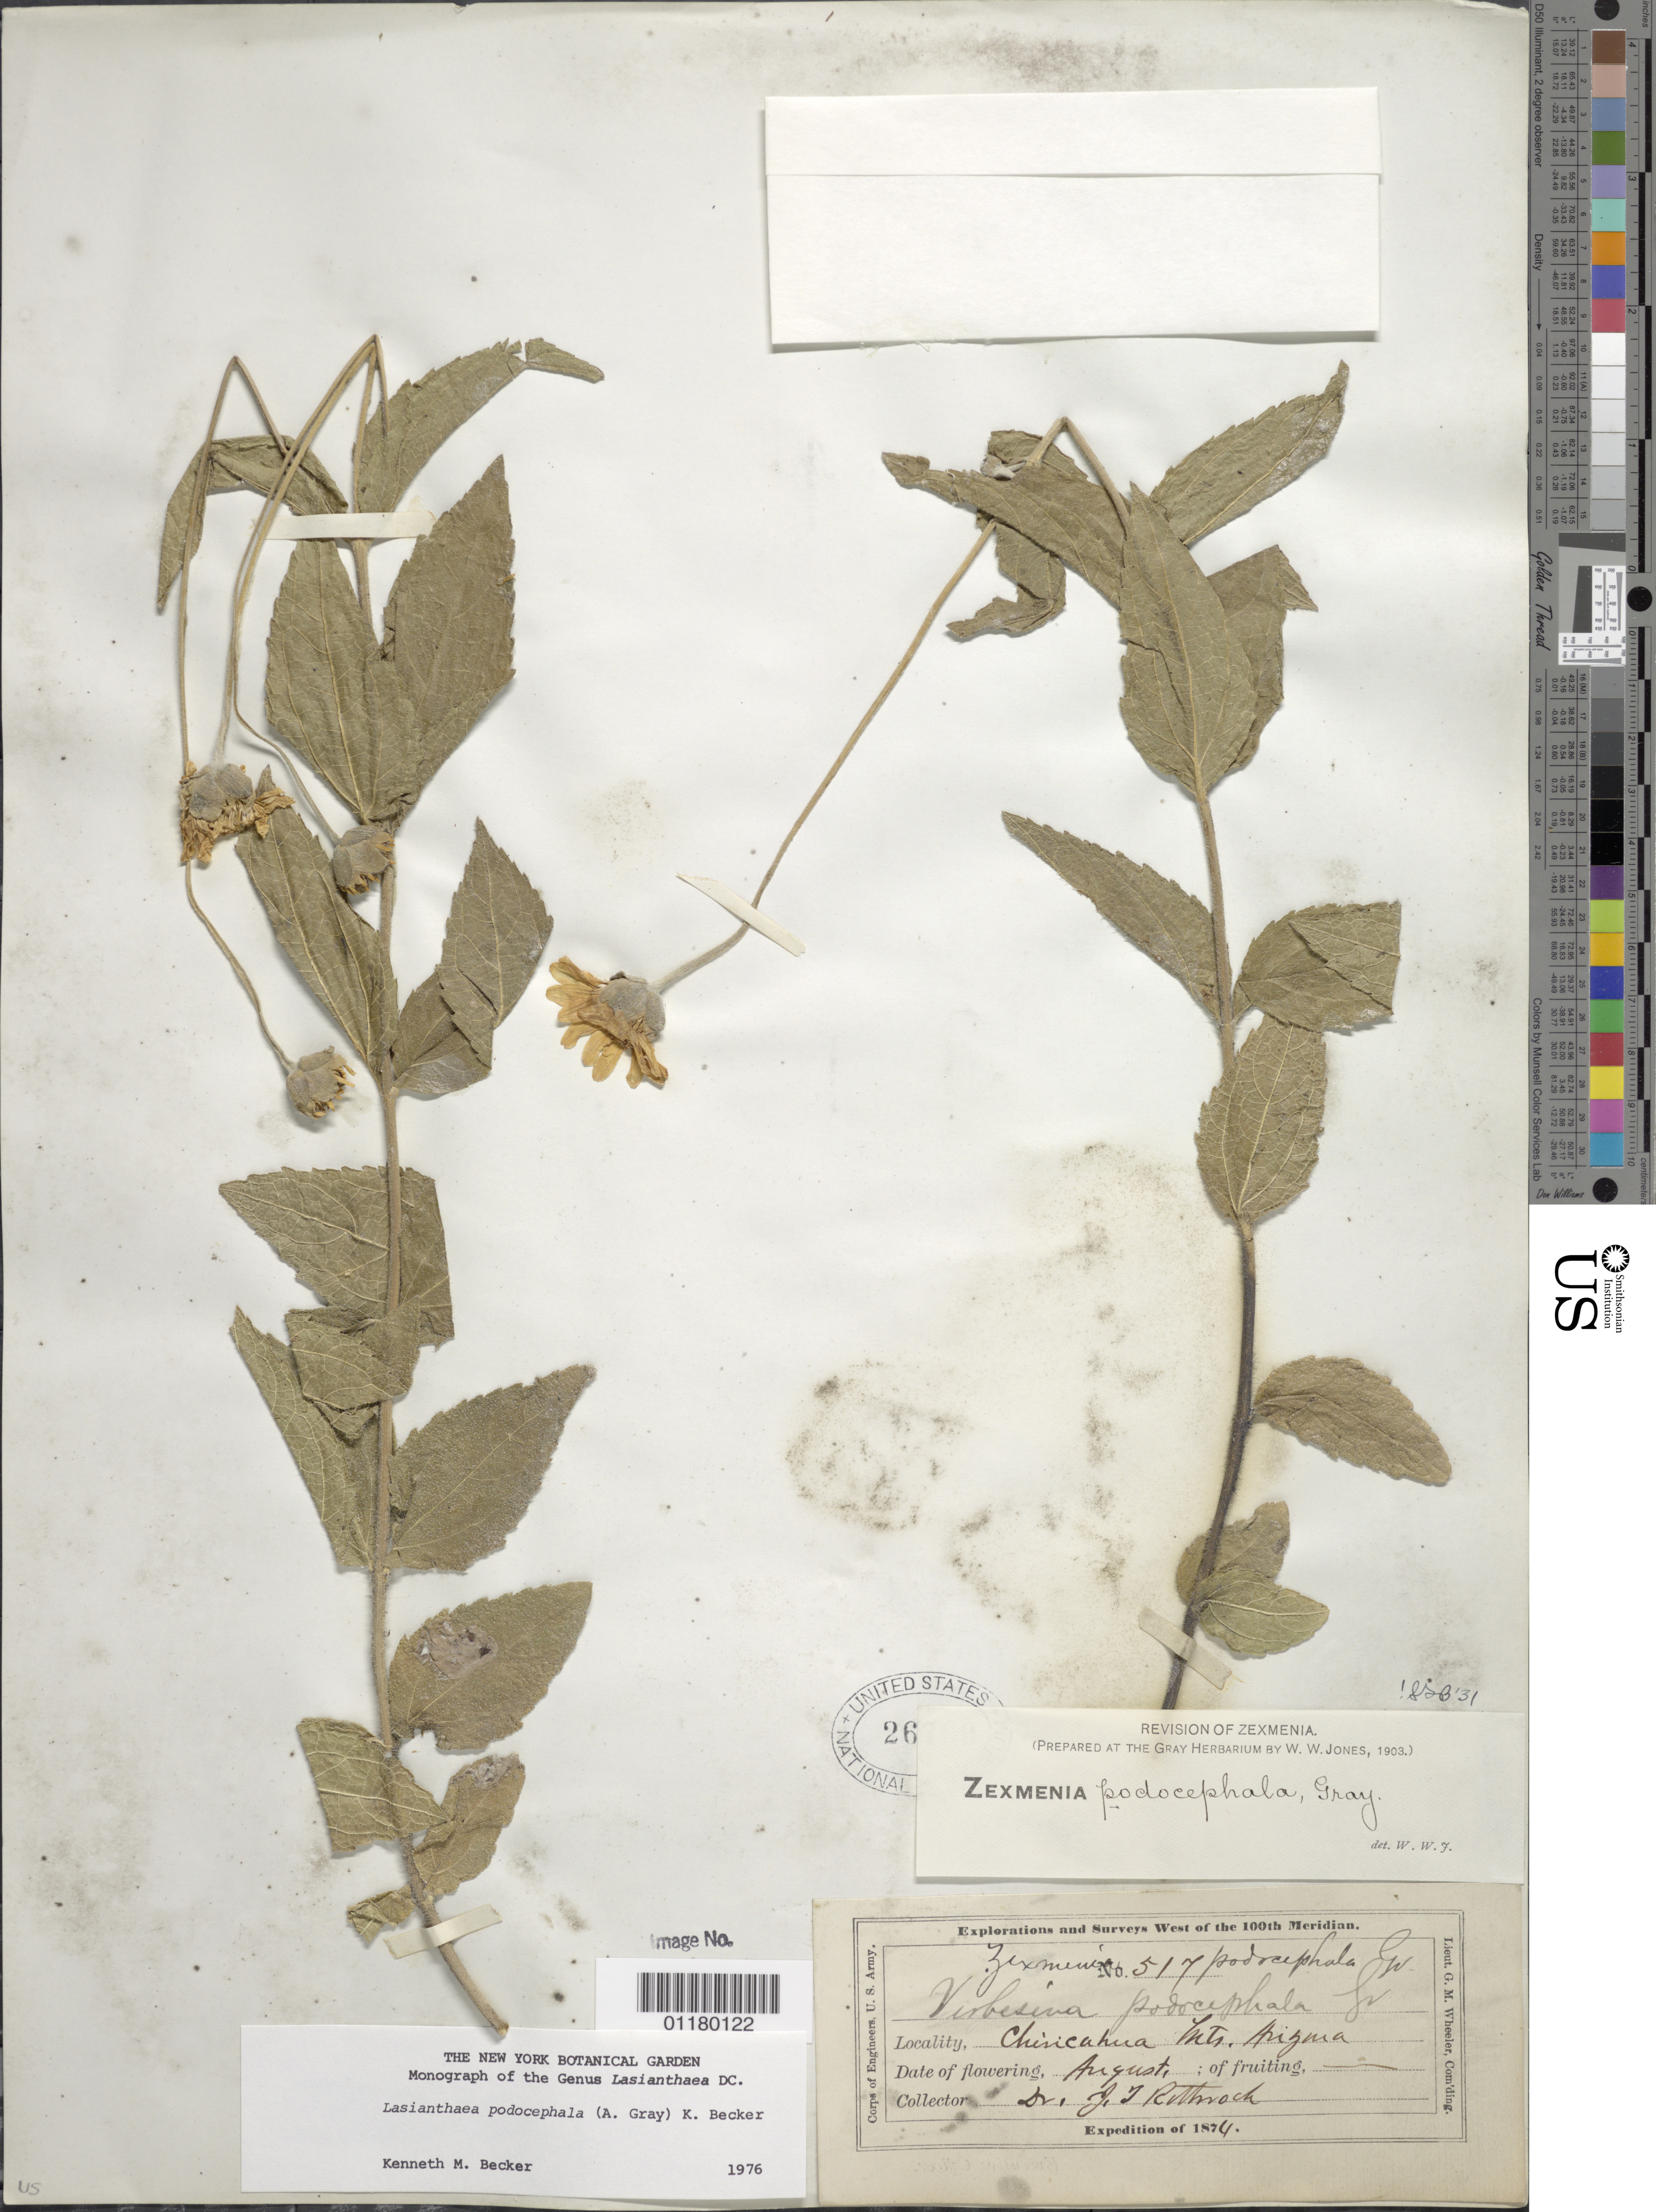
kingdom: Plantae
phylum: Tracheophyta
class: Magnoliopsida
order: Asterales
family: Asteraceae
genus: Lasianthaea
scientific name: Lasianthaea podocephala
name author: (A. Gray) K.M. Becker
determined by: Becker, K. M.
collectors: J. T. Rothrock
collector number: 517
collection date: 1874-08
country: United States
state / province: Arizona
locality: Chiricahua Mts., S. Arizona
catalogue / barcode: US 26760